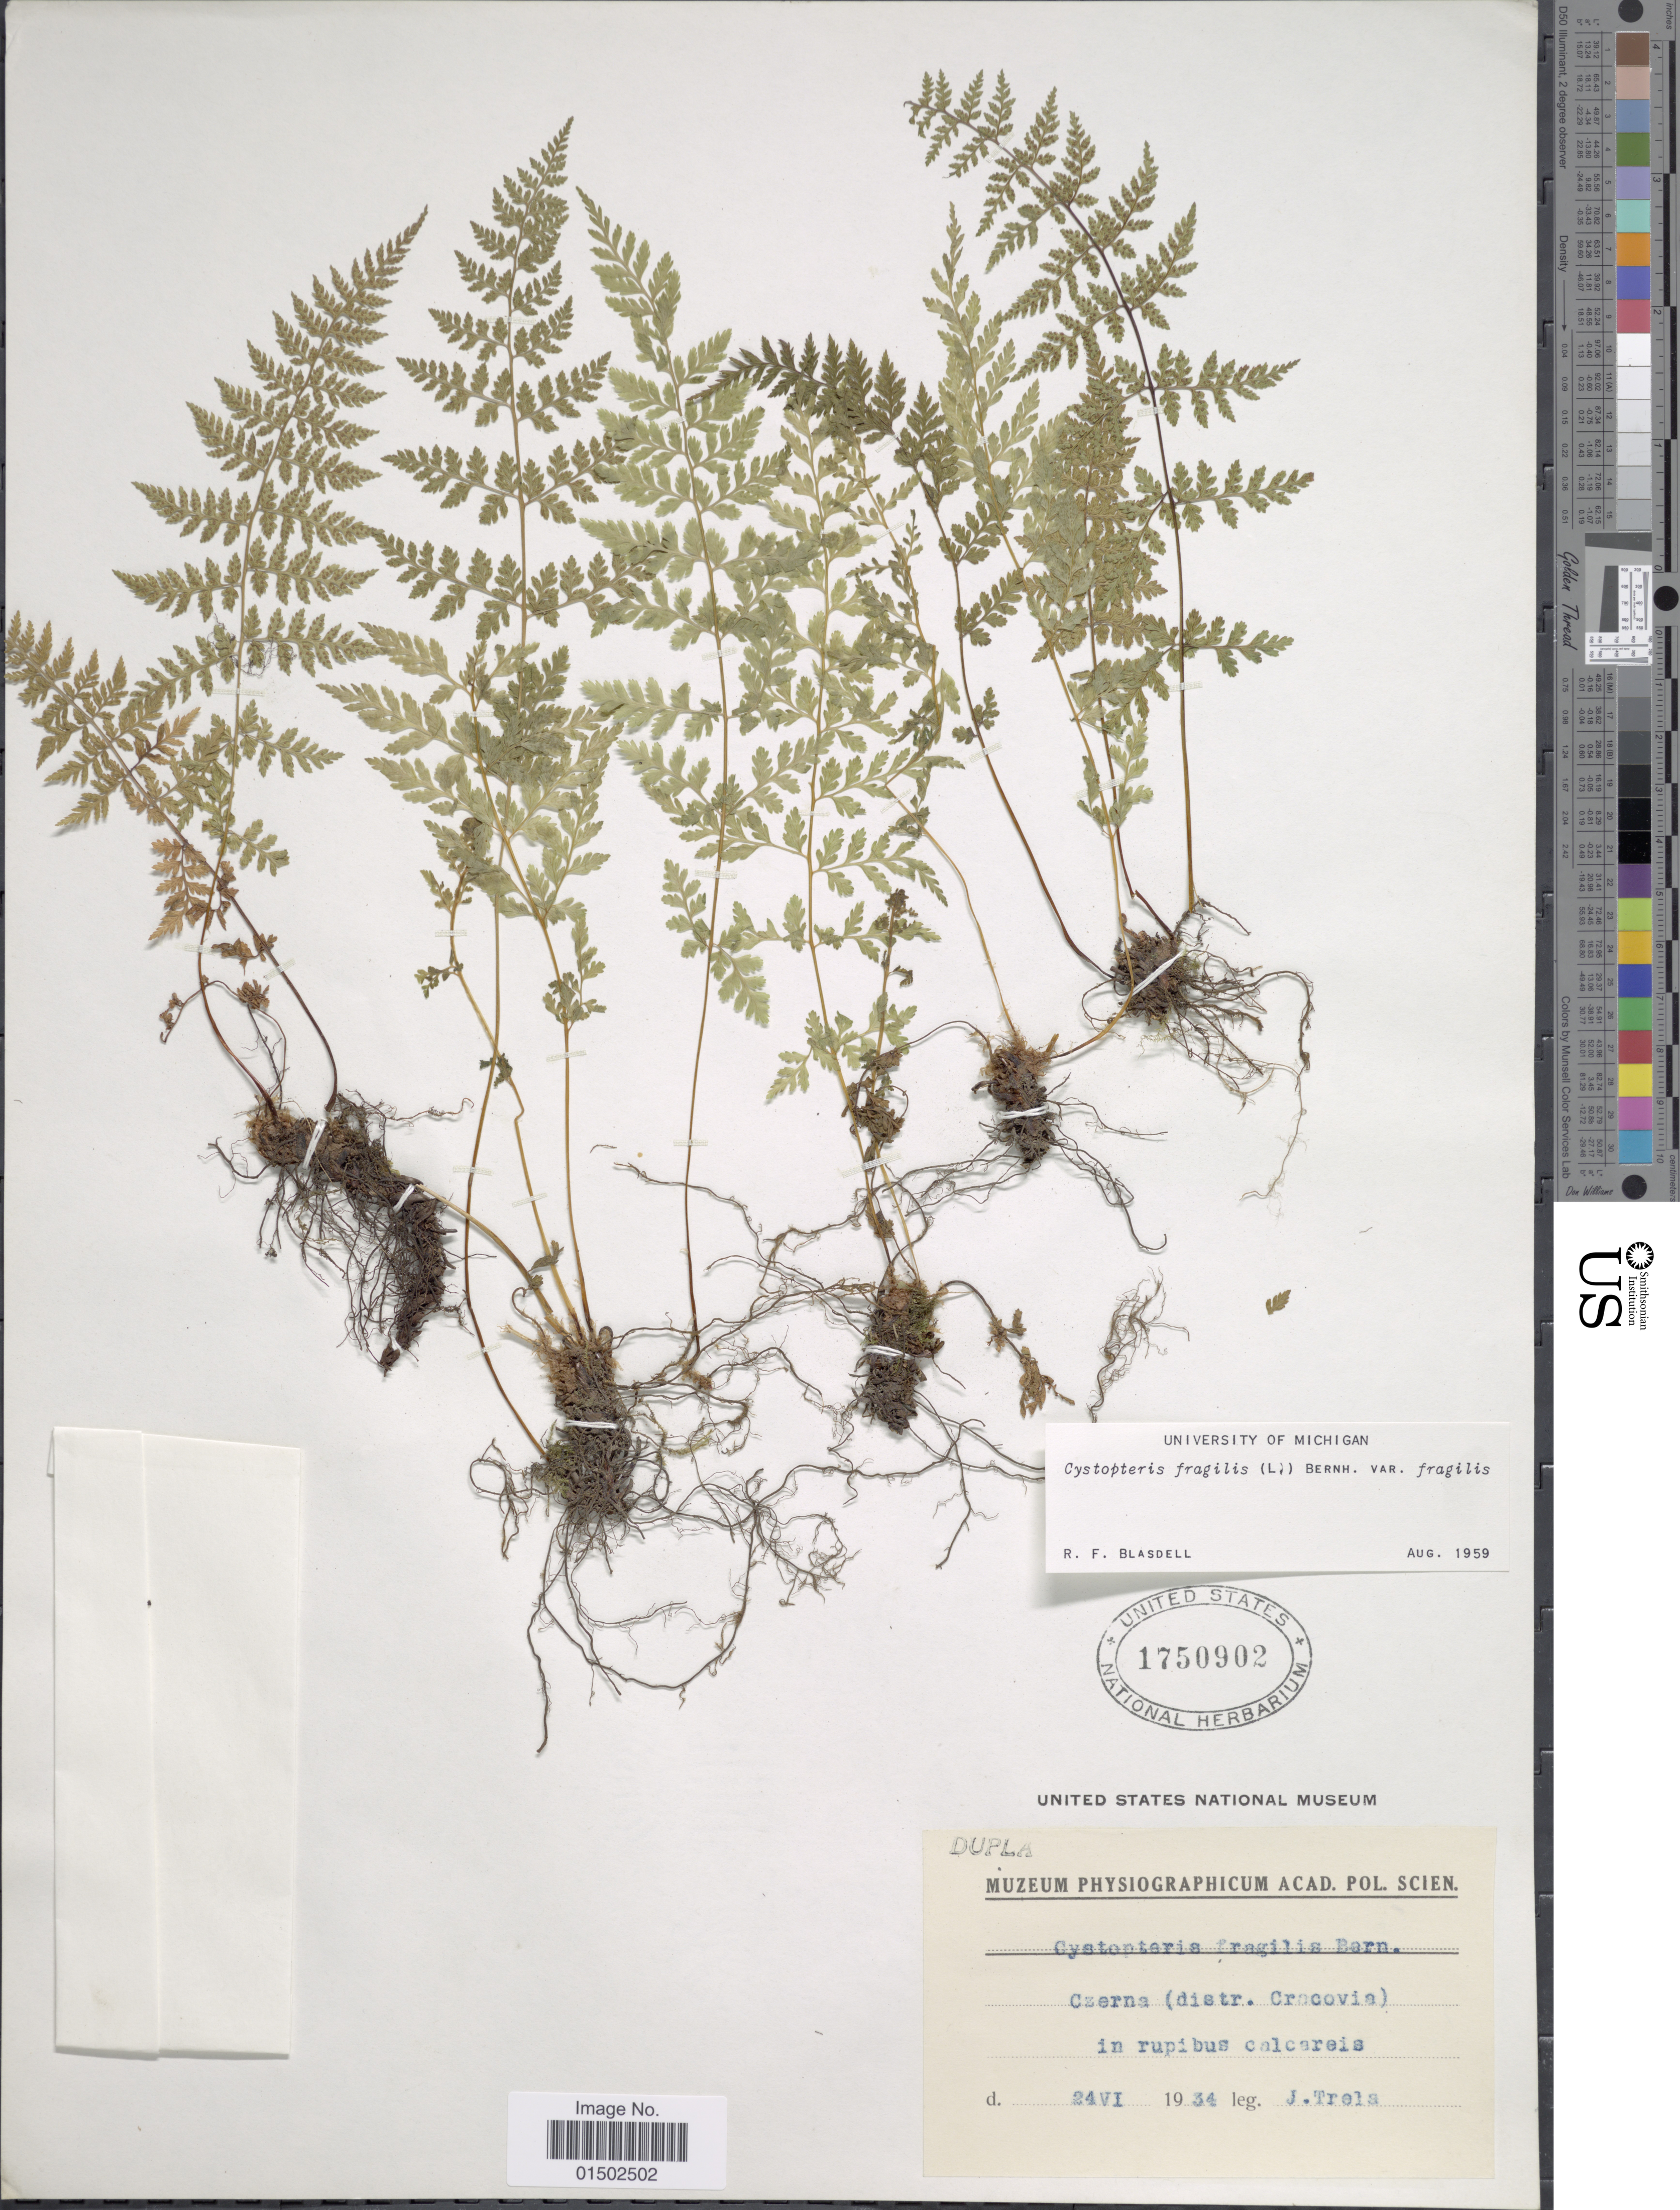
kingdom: Plantae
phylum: Tracheophyta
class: Polypodiopsida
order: Polypodiales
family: Cystopteridaceae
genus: Cystopteris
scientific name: Cystopteris fragilis var. fragilis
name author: (L.) Bernh.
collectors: J. Trela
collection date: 1934-06-24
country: Poland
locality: Czerna (distr. Cracovia) in rupibus calcareis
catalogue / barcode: US 1750902